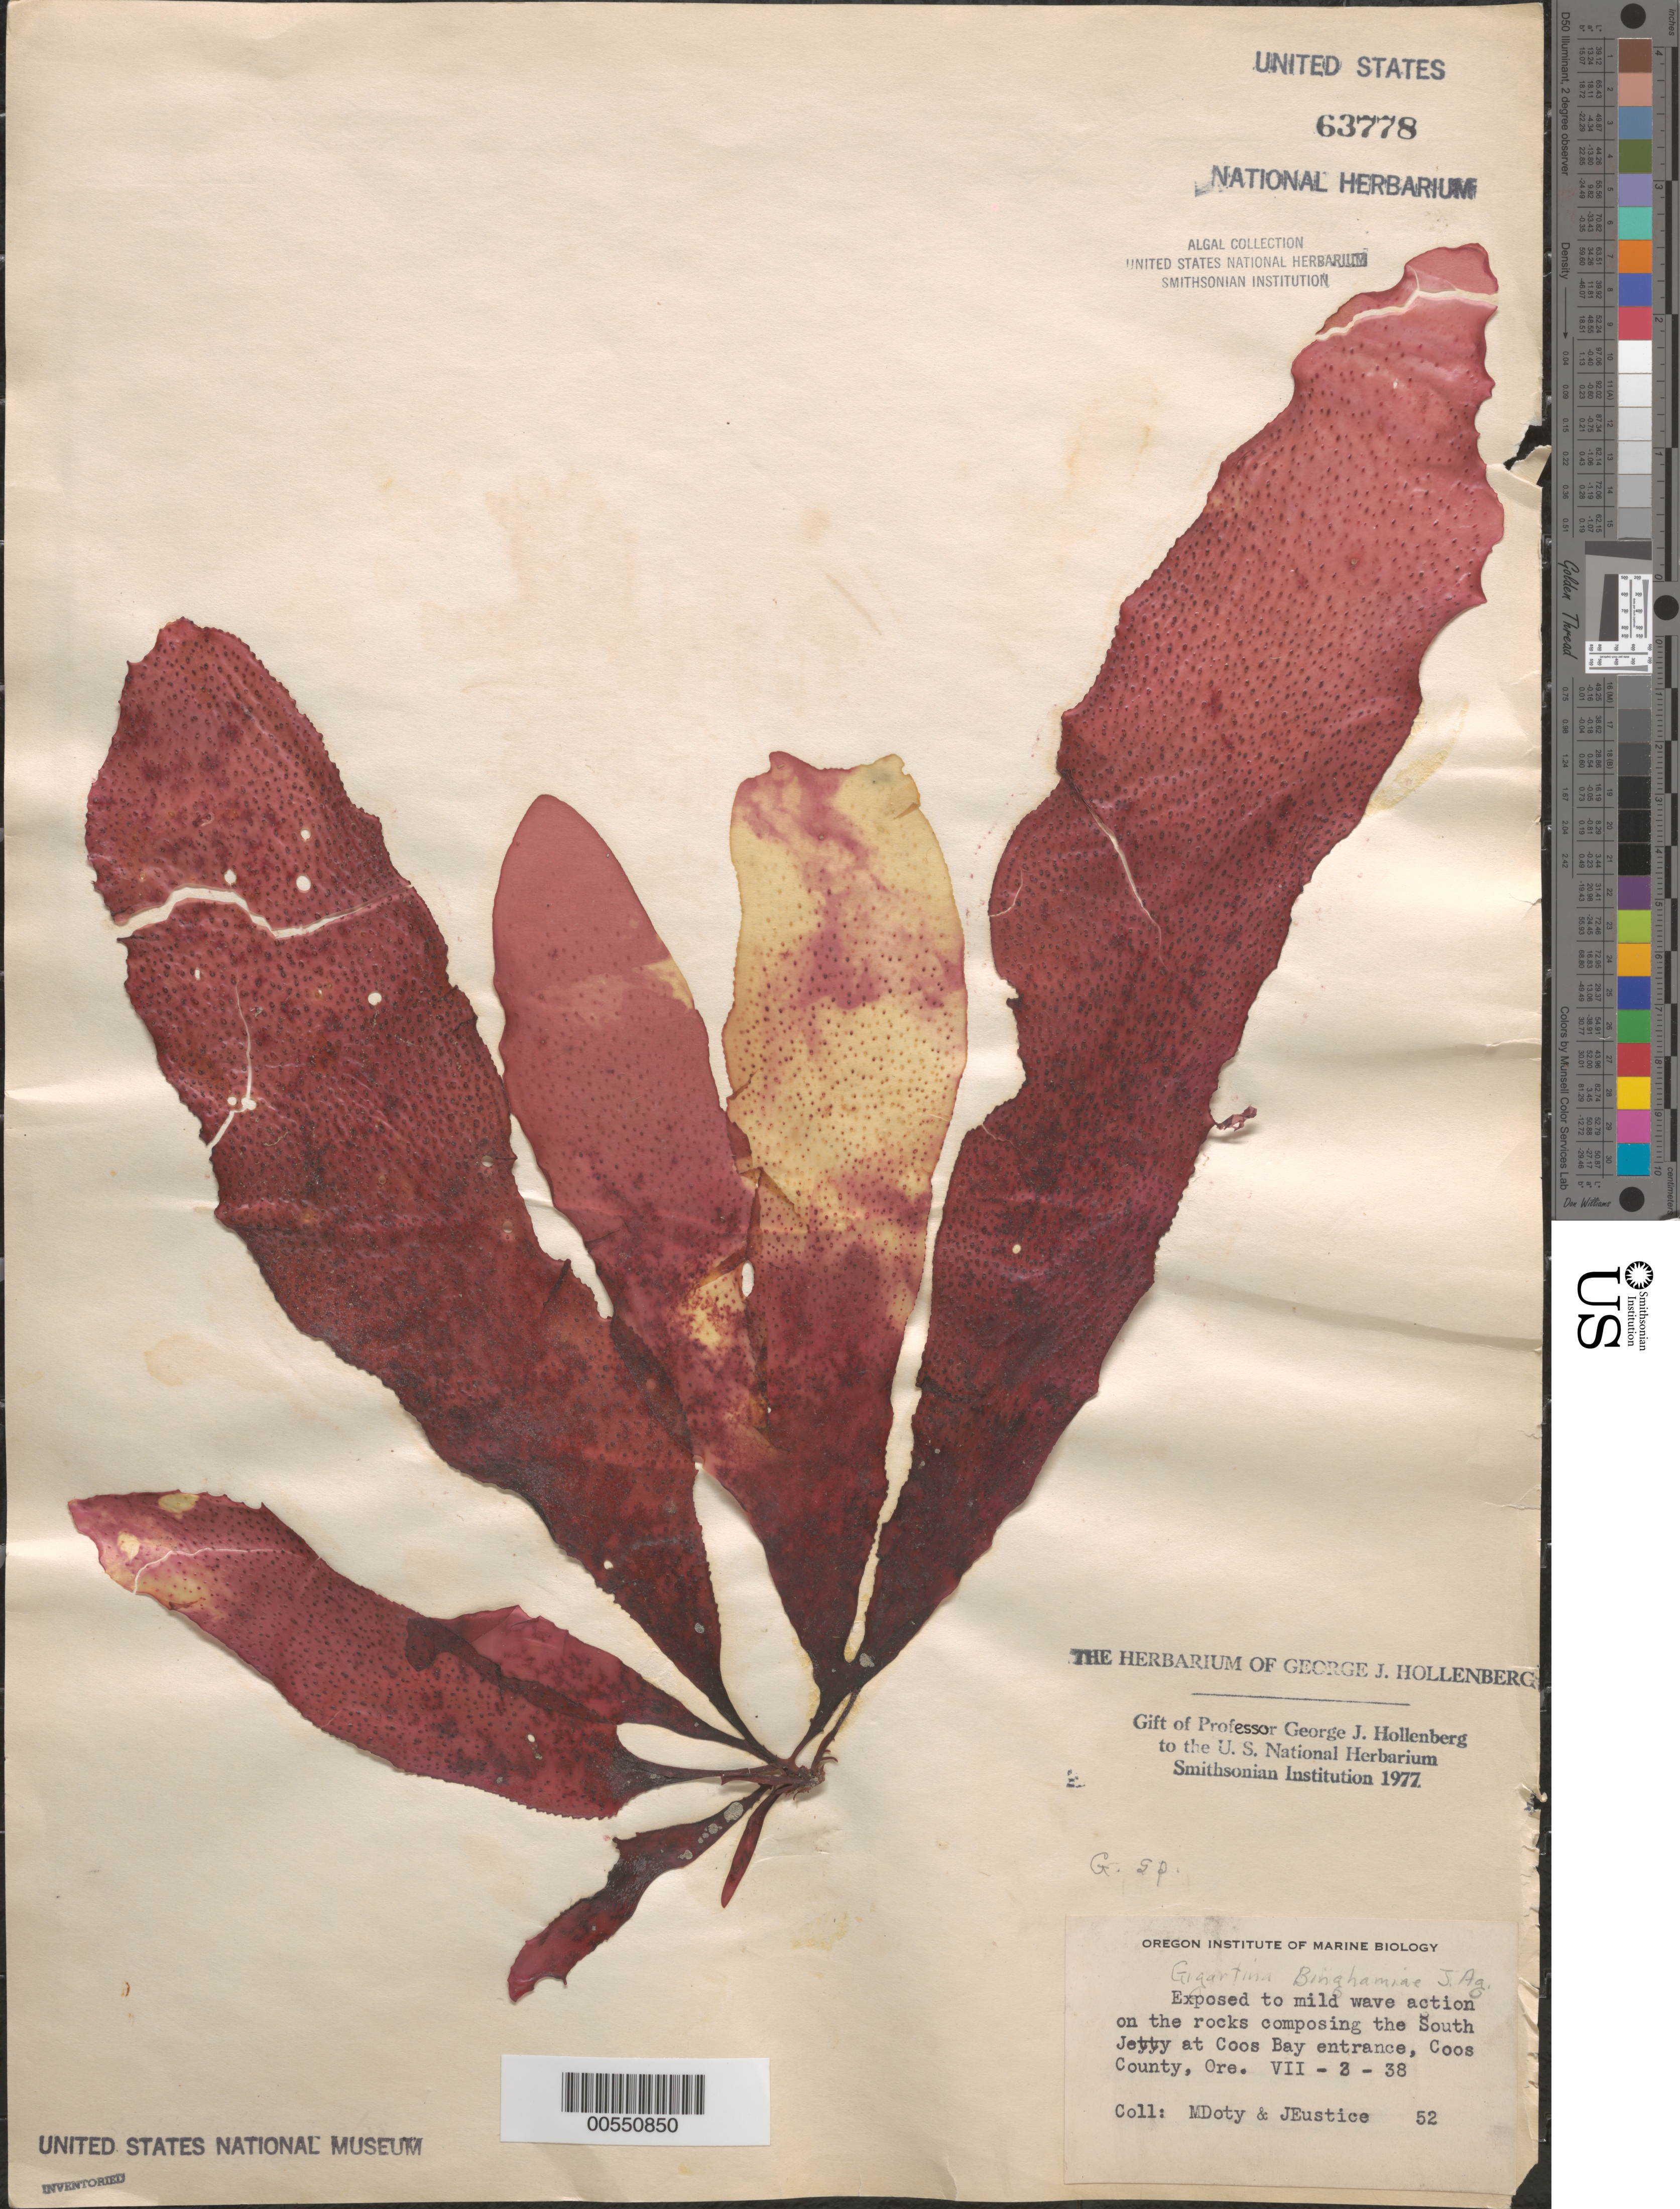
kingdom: Plantae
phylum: Rhodophyta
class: Florideophyceae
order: Gigartinales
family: Gigartinaceae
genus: Gigartina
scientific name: Gigartina sp.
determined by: Hollenberg, George J.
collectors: M. S. Doty & J. Eustice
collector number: MSD 52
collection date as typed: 02 Jul 1938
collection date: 1938-07-02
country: United States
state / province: Oregon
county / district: Coos County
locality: South jetty at Coos Bay entrance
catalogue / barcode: US 63778